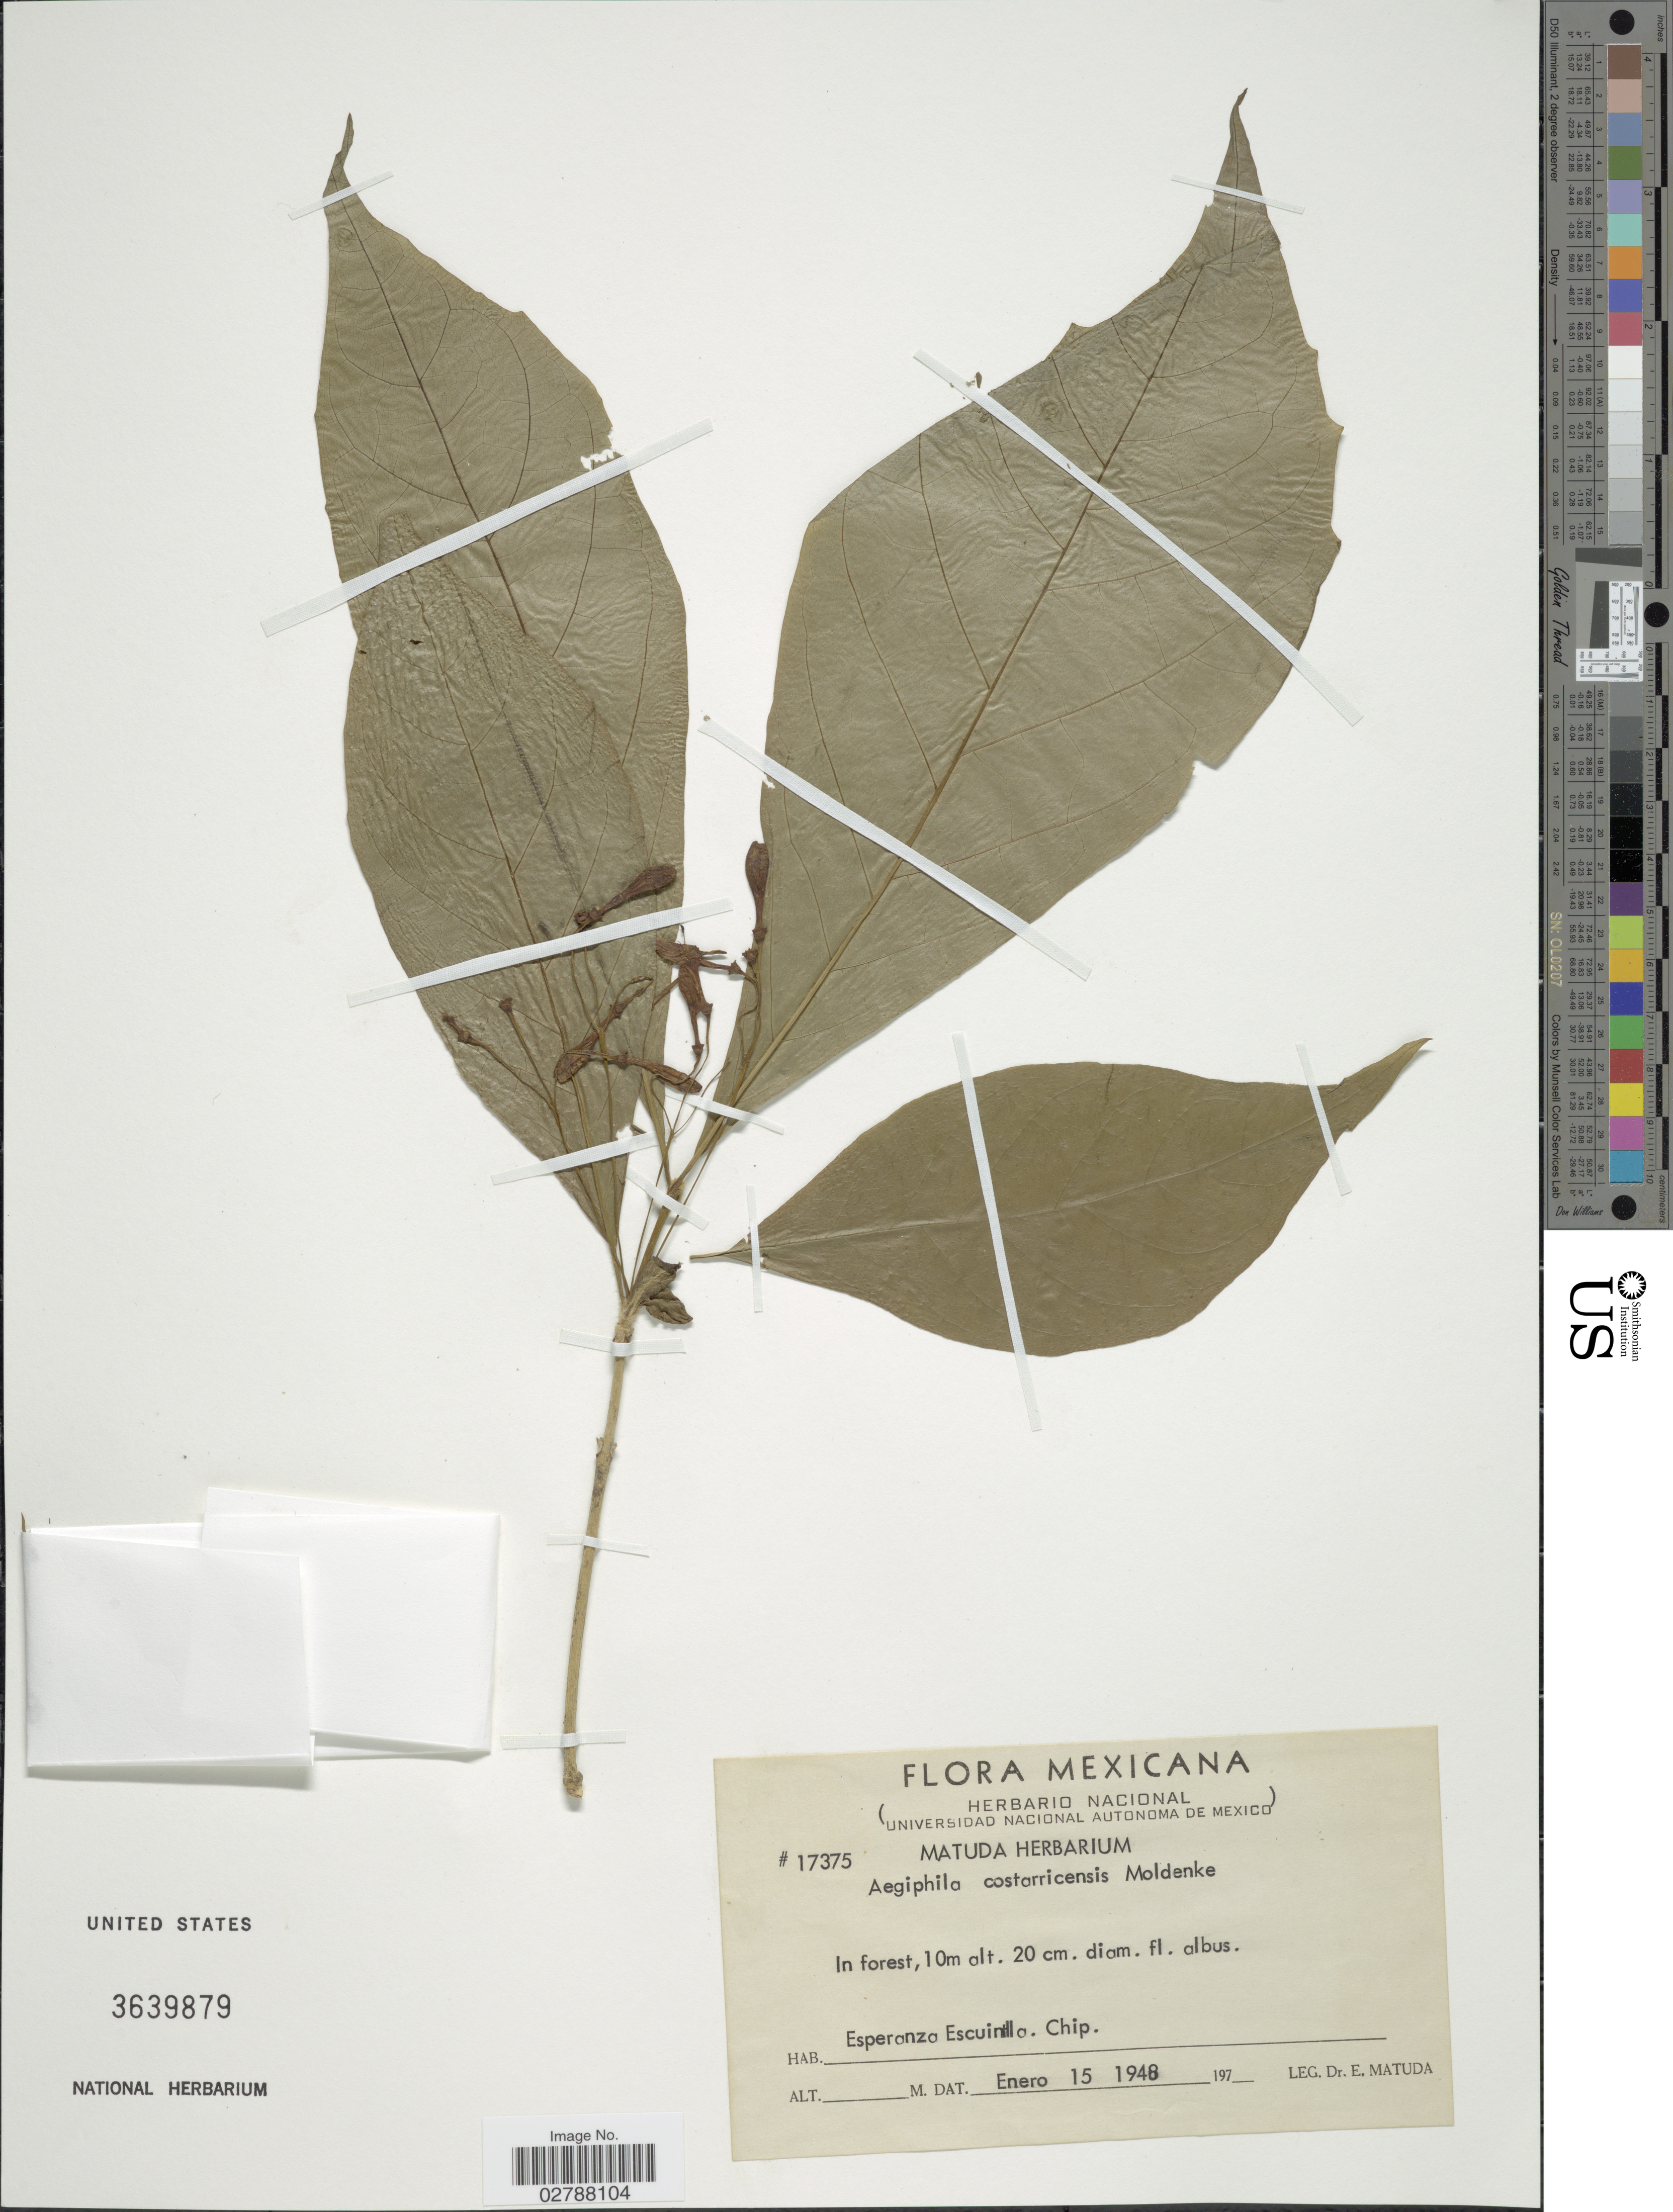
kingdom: Plantae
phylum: Tracheophyta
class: Magnoliopsida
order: Lamiales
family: Lamiaceae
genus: Aegiphila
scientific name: Aegiphila costaricensis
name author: Moldenke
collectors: E. Matuda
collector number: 17375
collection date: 1948-01-15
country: Mexico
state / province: Chiapas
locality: Esperanza Escuintla. Chip.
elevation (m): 10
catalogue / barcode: US 3639879